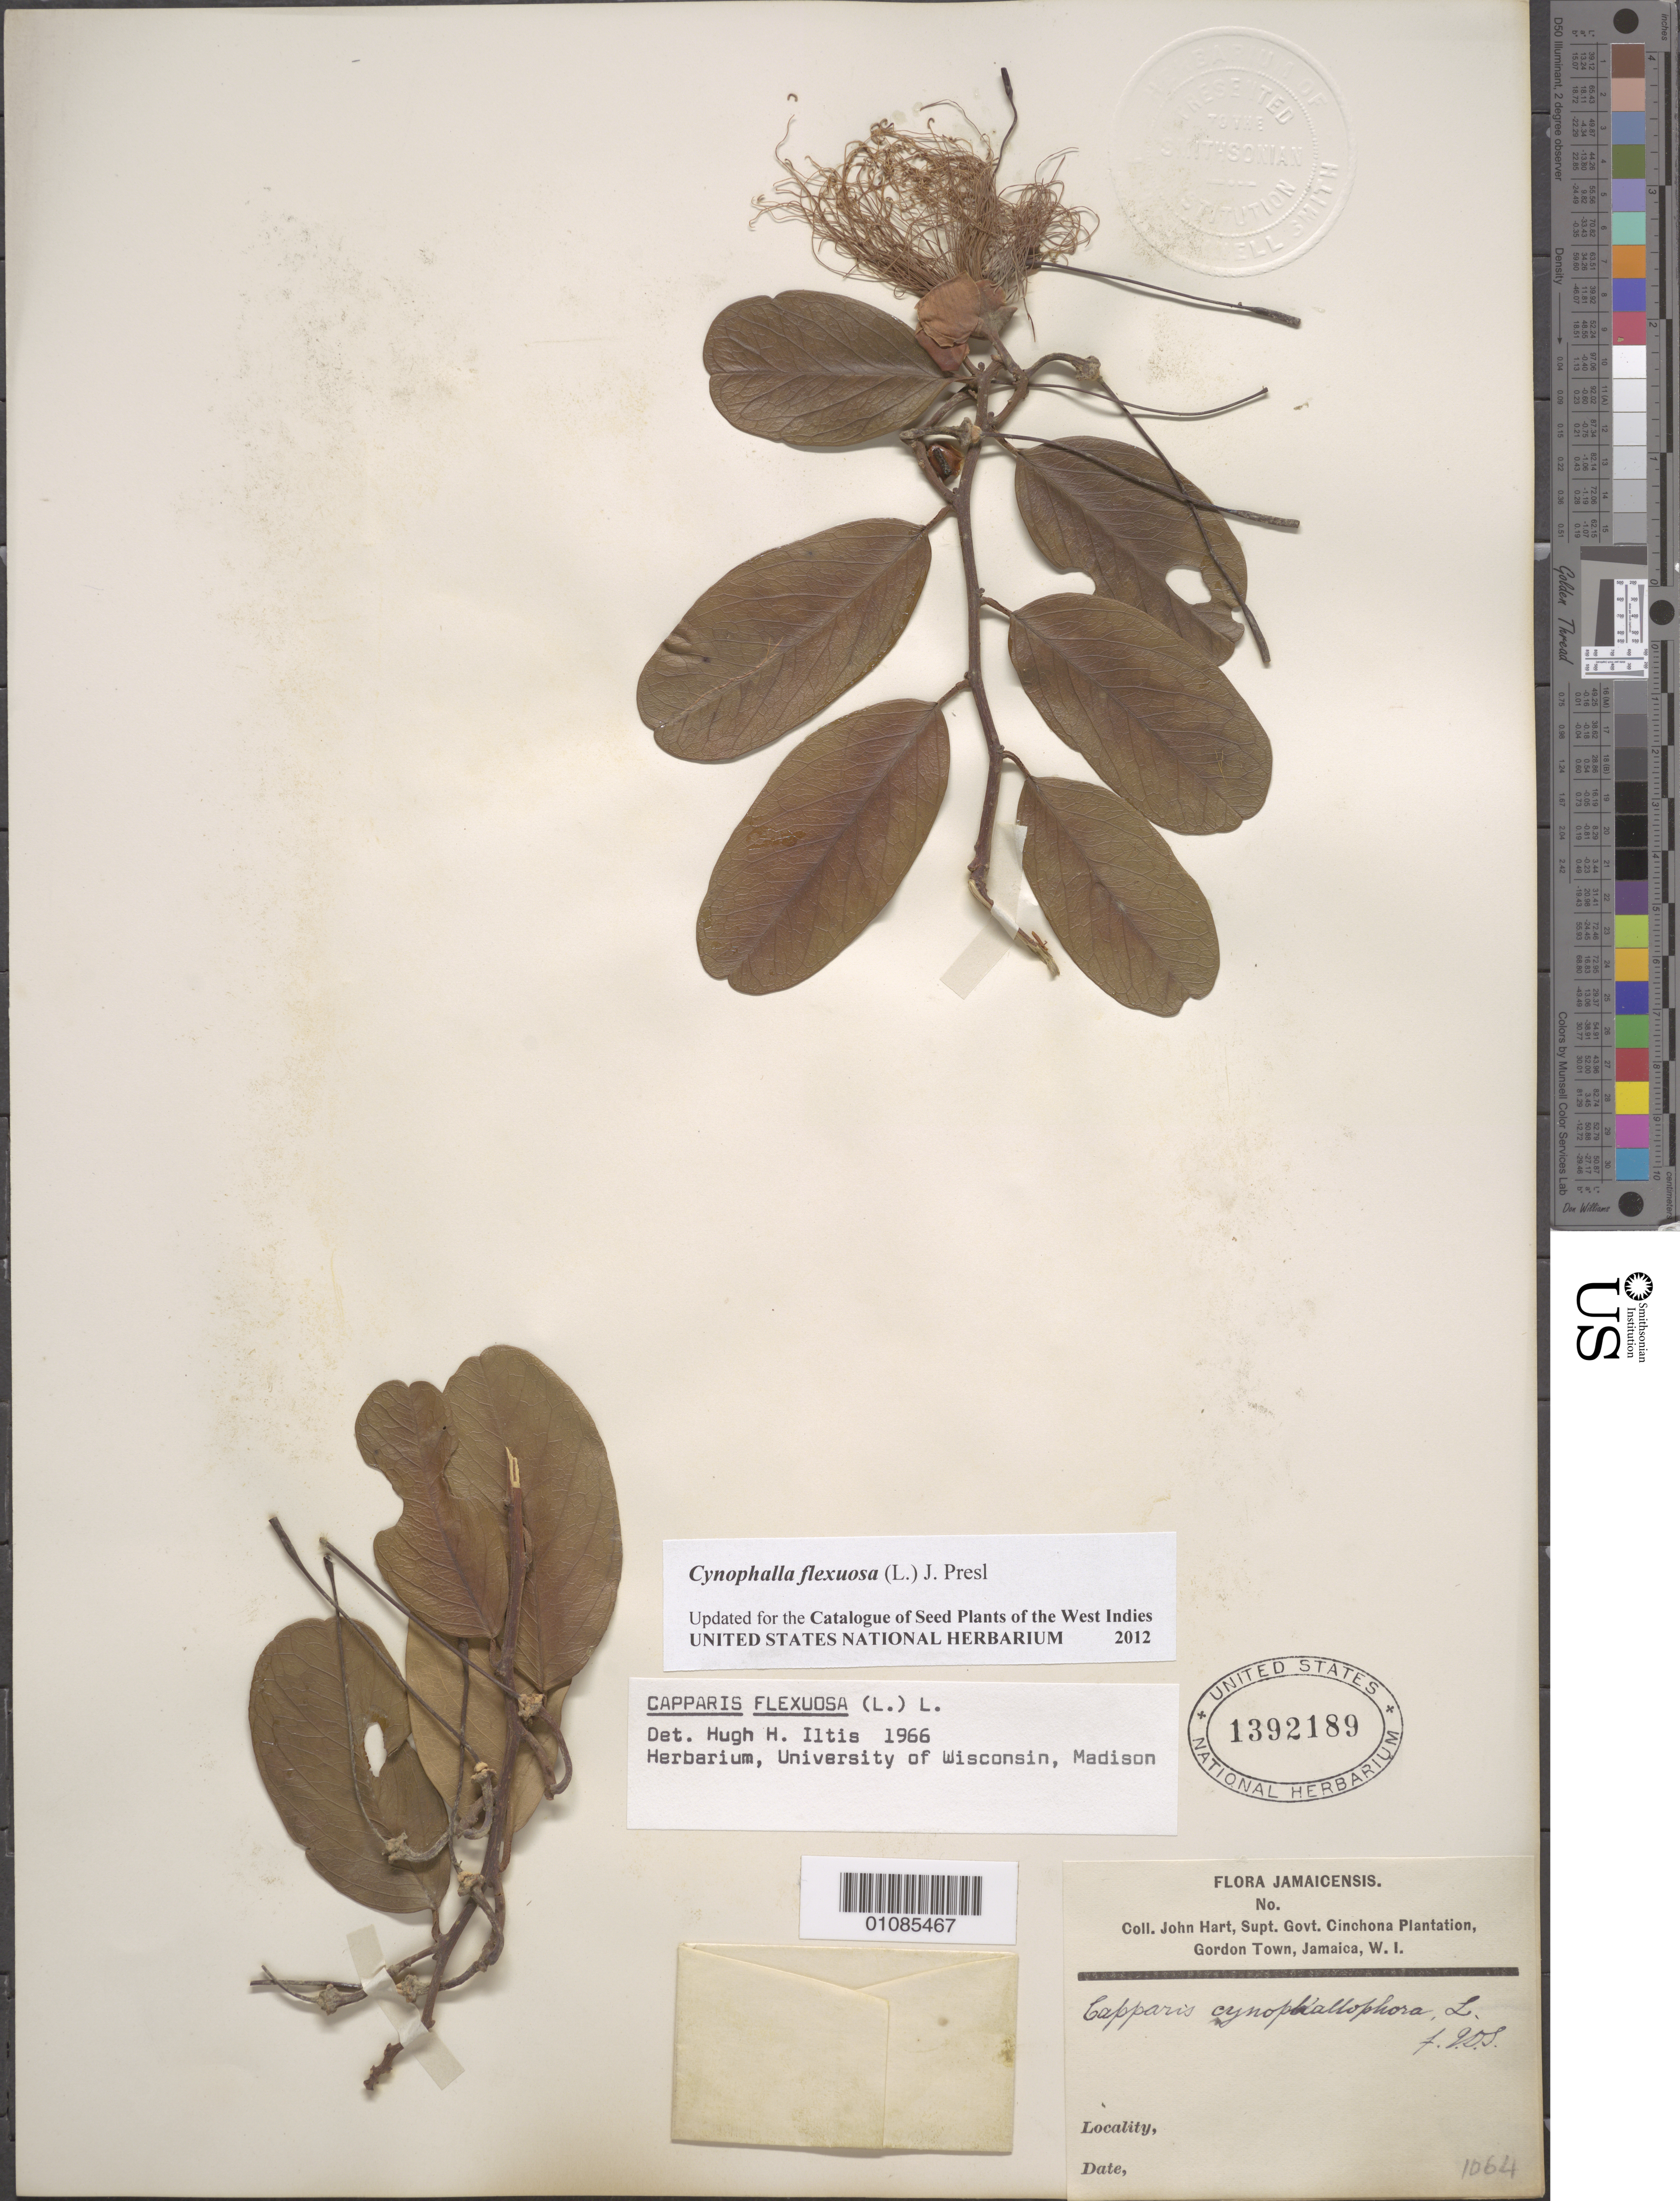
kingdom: Plantae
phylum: Tracheophyta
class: Magnoliopsida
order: Brassicales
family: Capparaceae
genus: Cynophalla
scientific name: Cynophalla flexuosa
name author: (L.) J. Presl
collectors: J. Hart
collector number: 1064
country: Jamaica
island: Jamaica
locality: Cinchona Plantation, Gordon Town.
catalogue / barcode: US 1392189